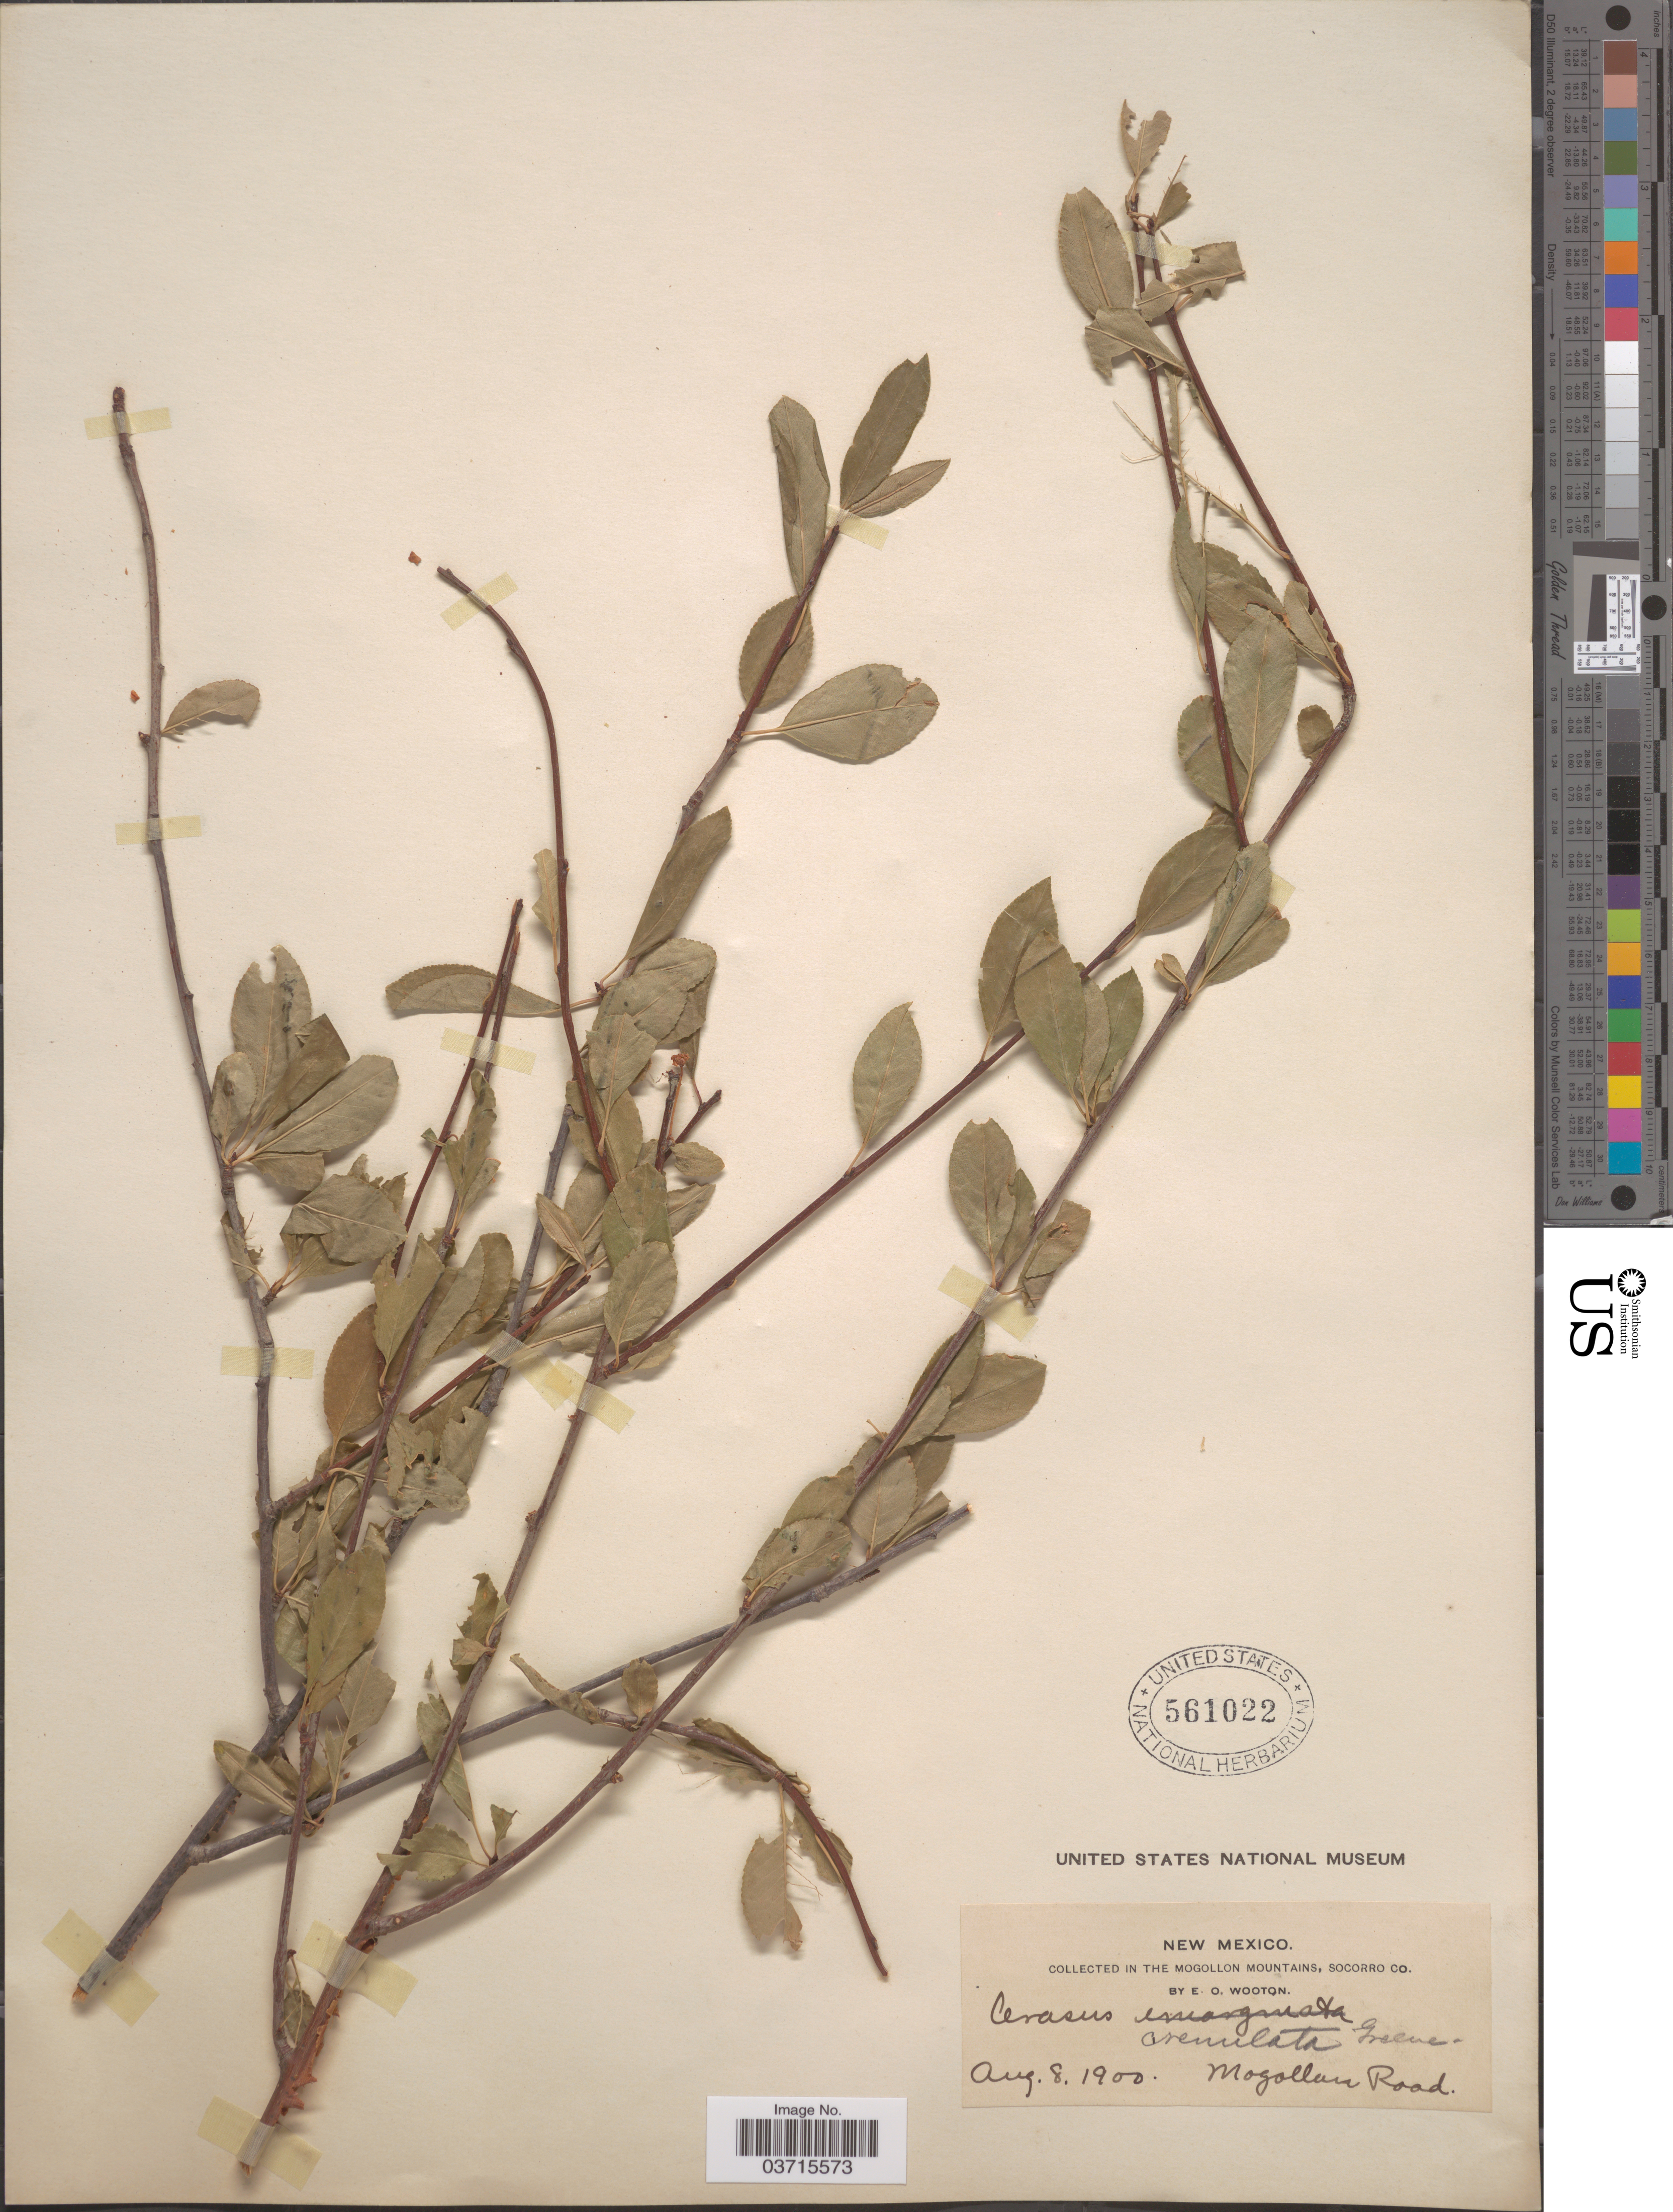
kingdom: Plantae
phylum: Tracheophyta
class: Magnoliopsida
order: Rosales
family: Rosaceae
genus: Prunus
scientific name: Prunus emarginata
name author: (Douglas ex Hook.) Eaton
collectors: E. O. Wooton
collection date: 1900-08-08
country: United States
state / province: New Mexico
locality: In The Mogollon Mountains, Socorro Co. Mogollon Road.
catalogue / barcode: US 561022